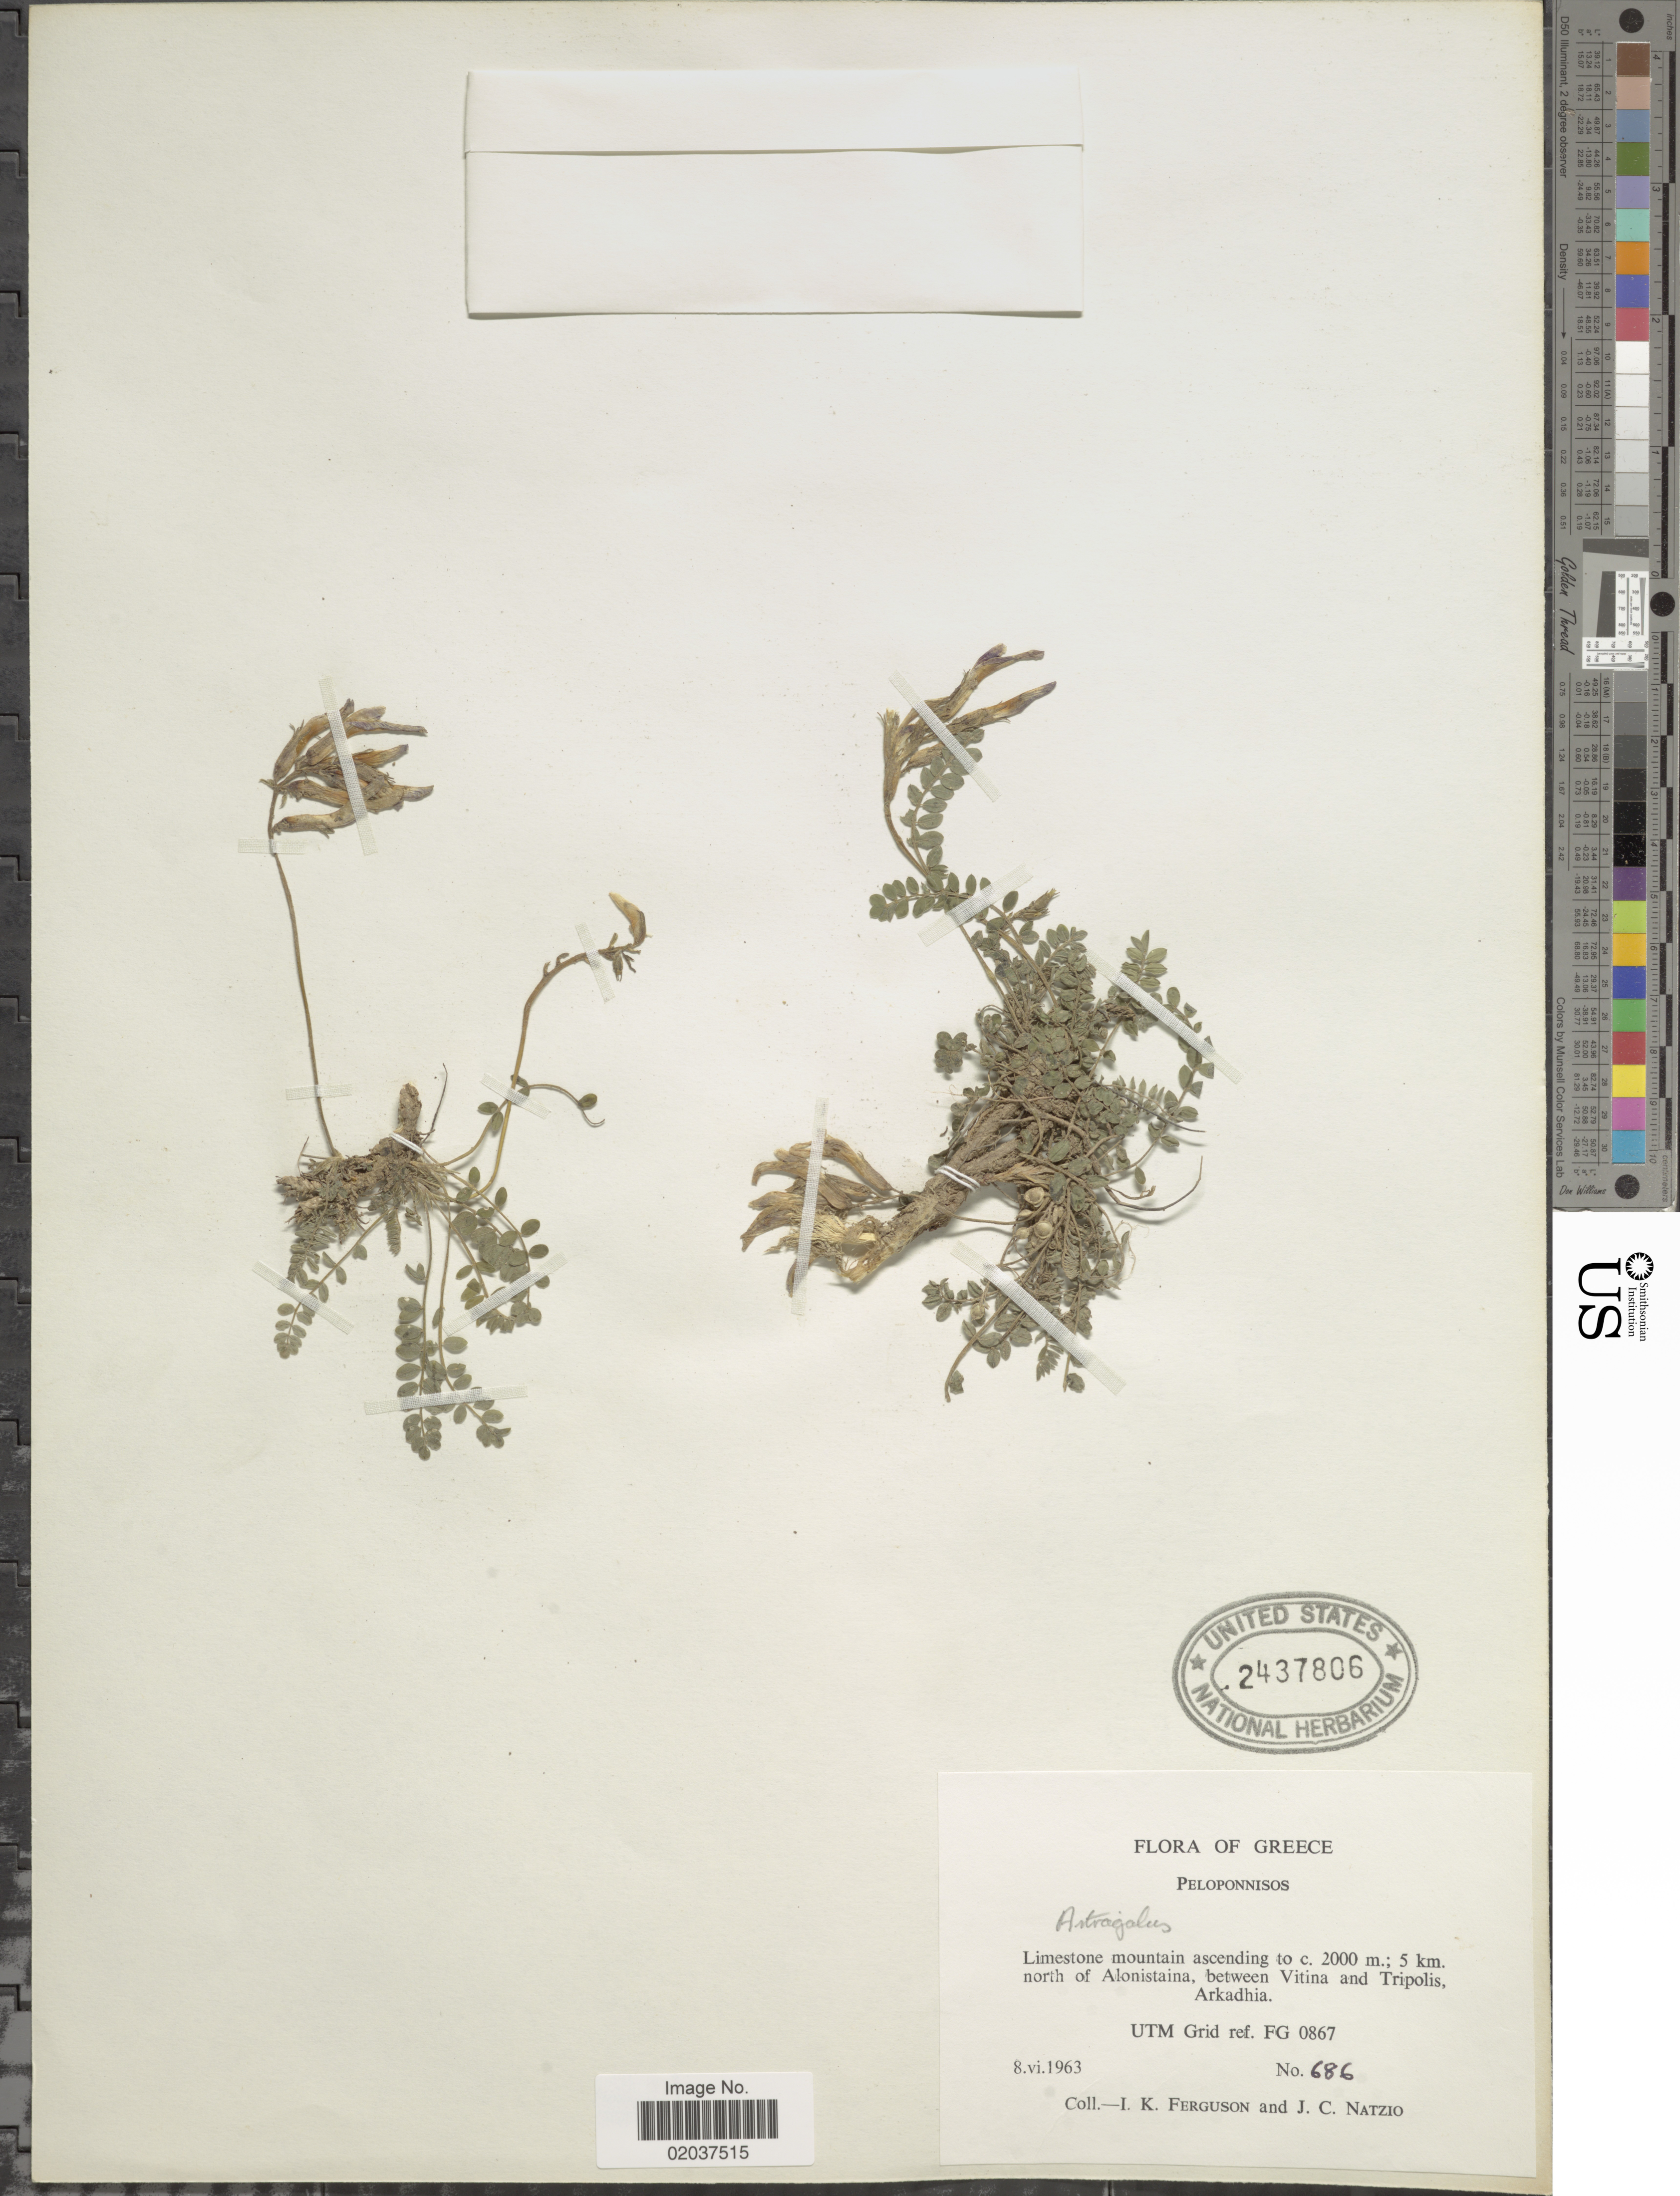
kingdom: Plantae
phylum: Tracheophyta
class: Magnoliopsida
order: Fabales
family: Fabaceae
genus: Astragalus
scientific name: Astragalus sp.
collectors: I. K. Ferguson & J. Natzio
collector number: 686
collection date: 1963-06-08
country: Greece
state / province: Peloponnese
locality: Peloponnisos, 5 km north of Alonistaina, between Vitina and Tripolis Arkadhia UTM Grid REf FG 0867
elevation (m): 2000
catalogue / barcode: US 2437806